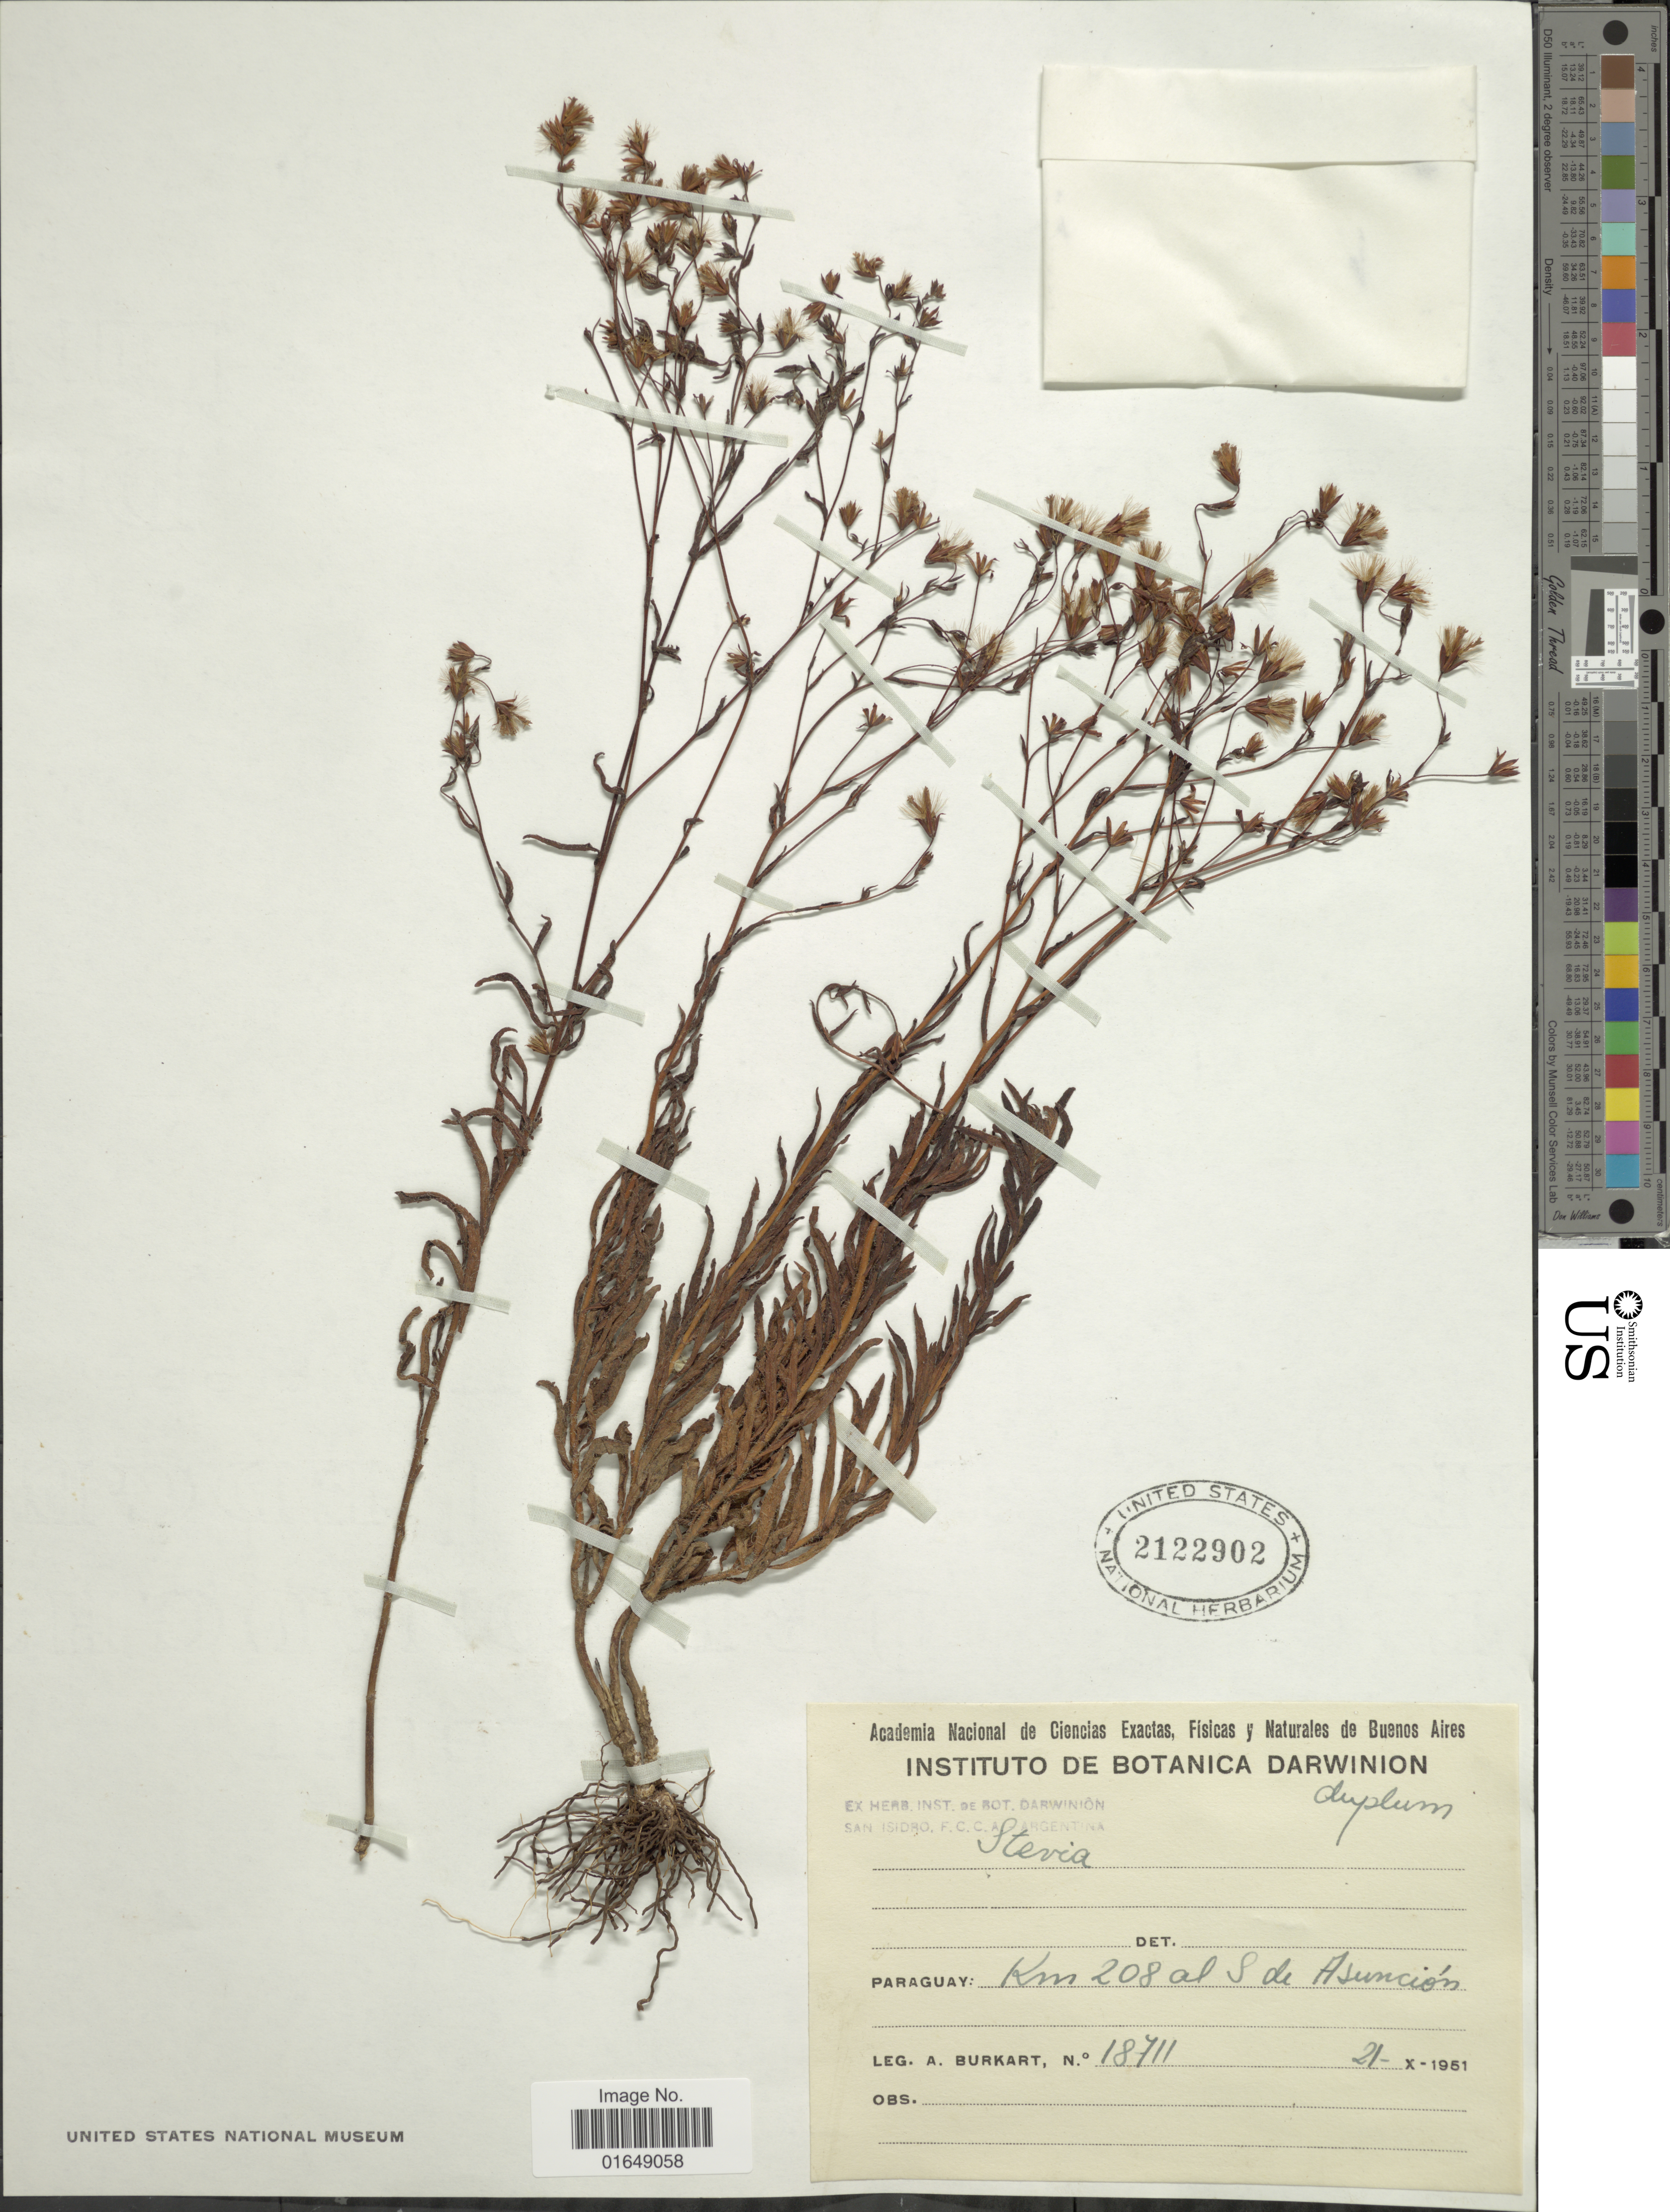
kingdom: Plantae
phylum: Tracheophyta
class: Magnoliopsida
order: Asterales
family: Asteraceae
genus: Stevia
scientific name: Stevia sp.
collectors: A. E. Burkart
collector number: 18711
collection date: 1951-10-21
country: Paraguay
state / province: Asuncion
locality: Km 208 al S de Asunción.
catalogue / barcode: US 2122902